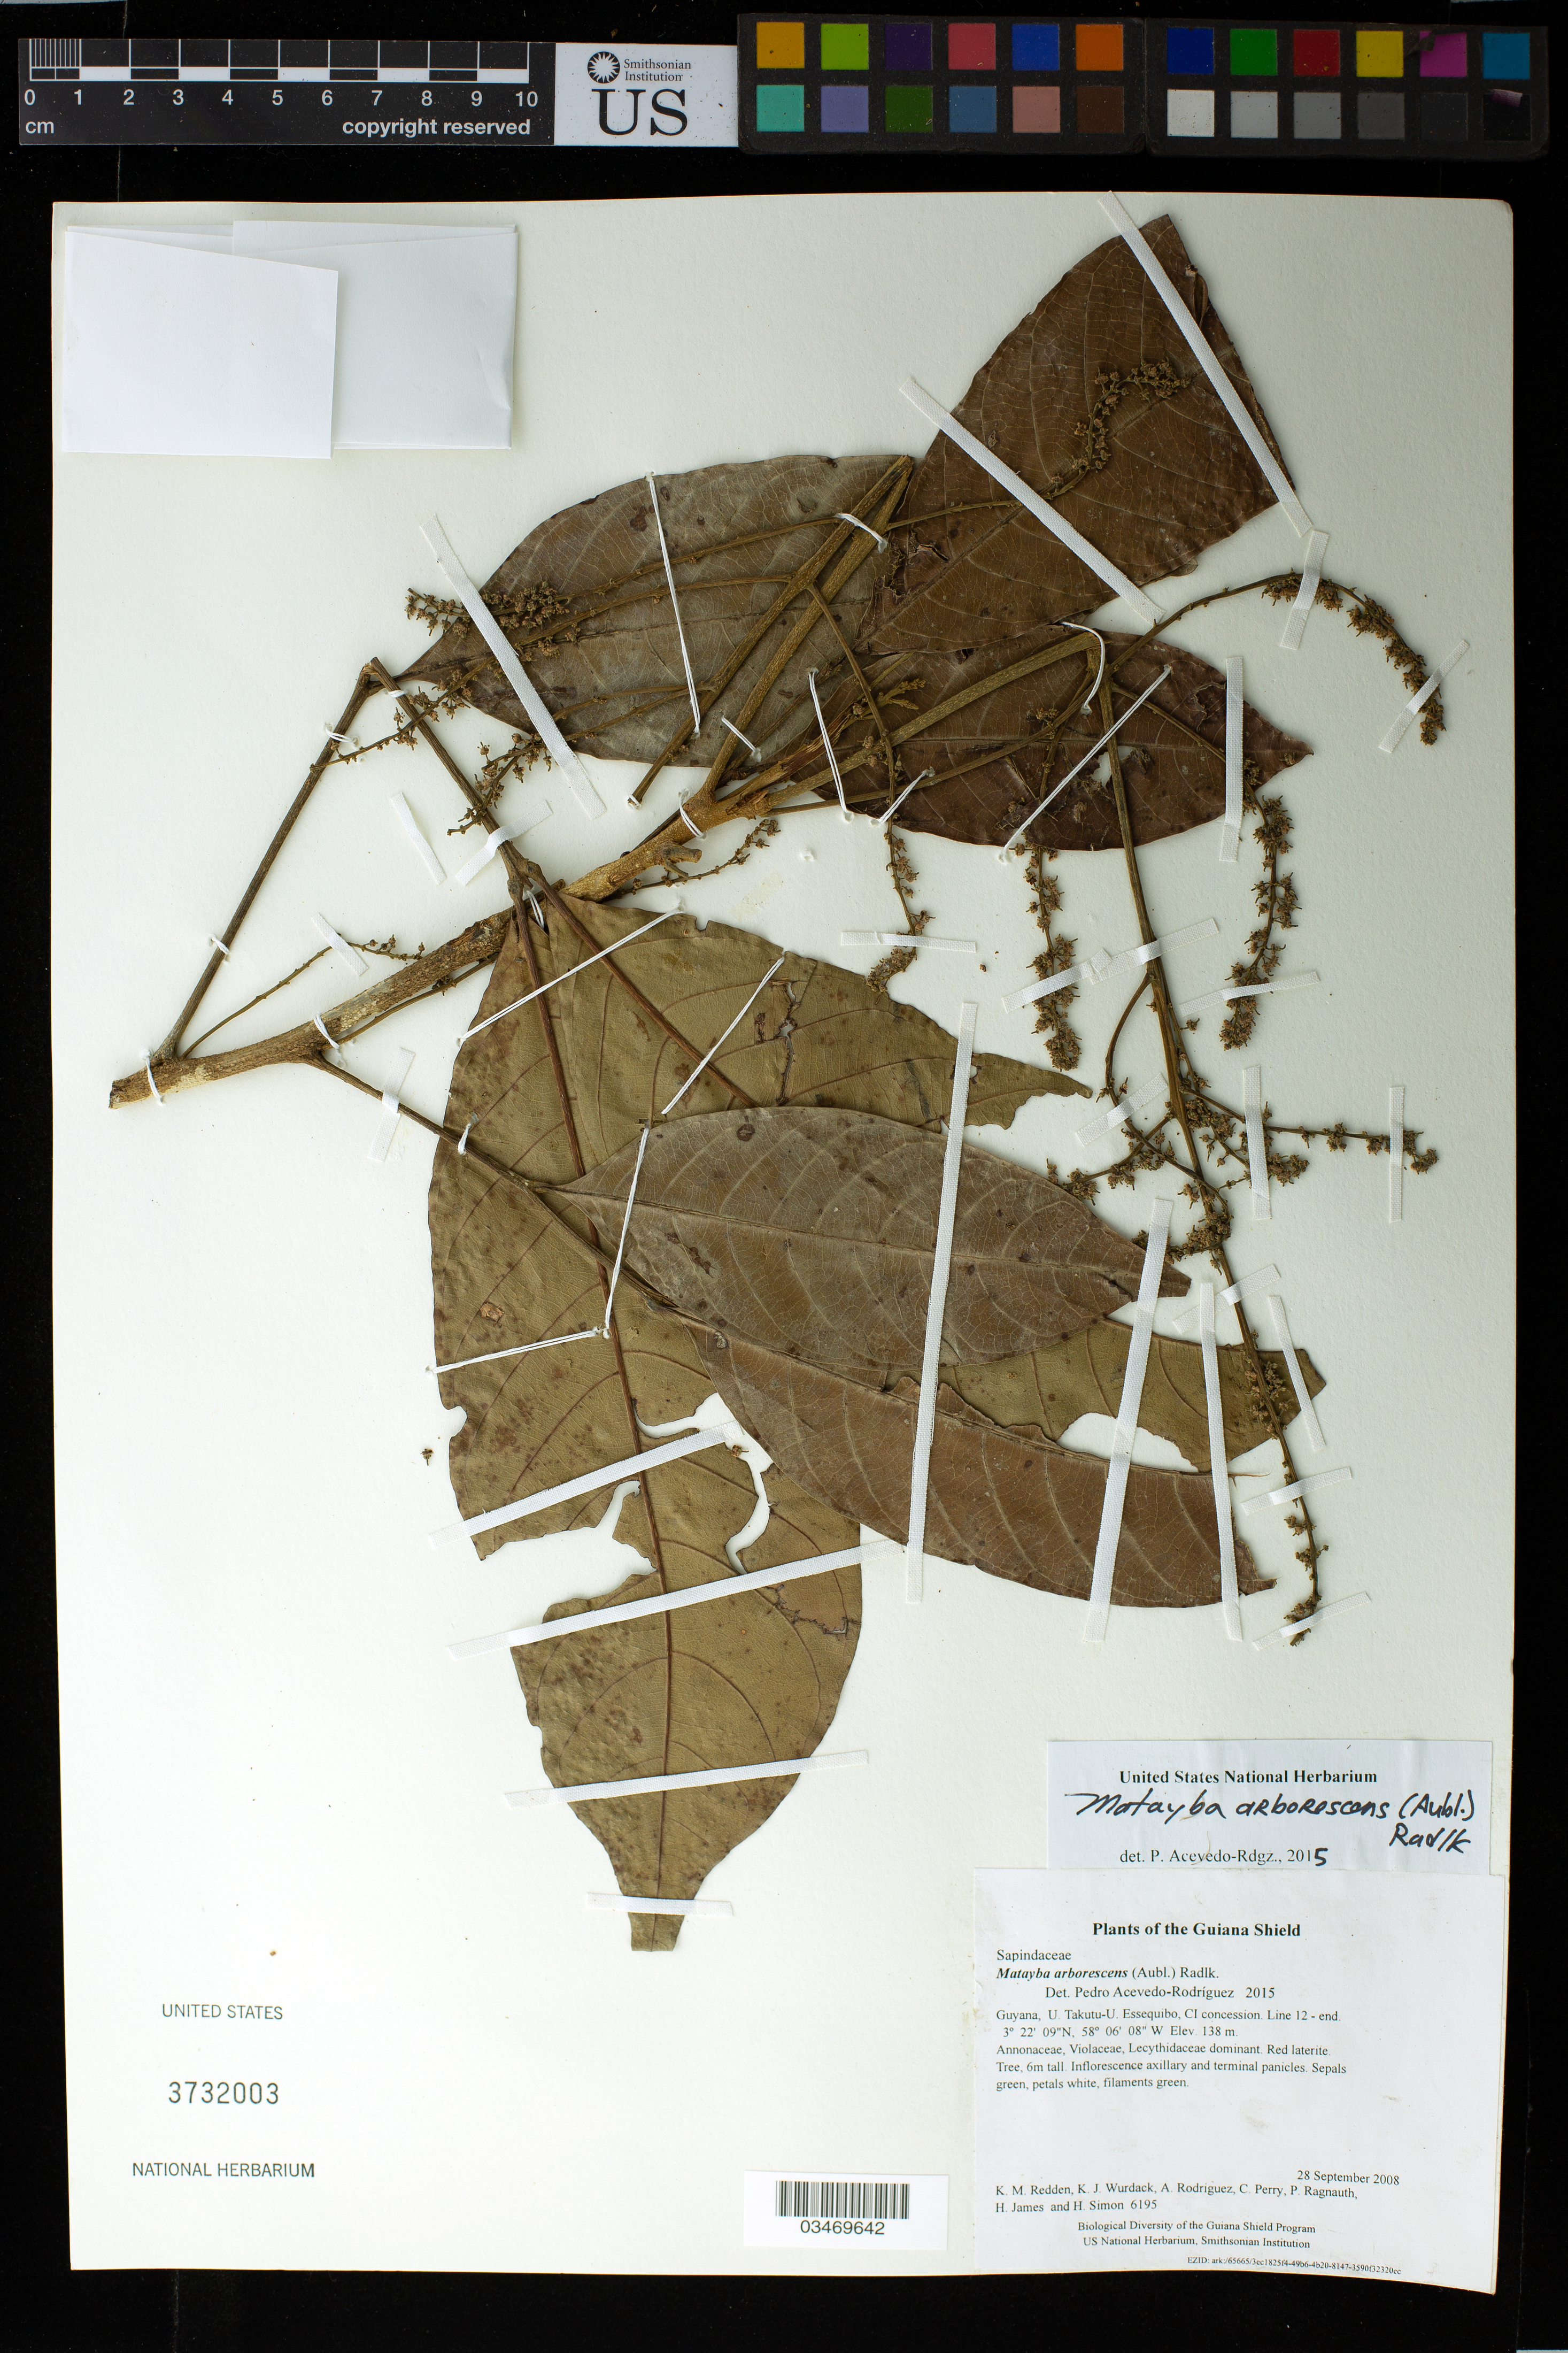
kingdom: Plantae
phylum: Tracheophyta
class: Magnoliopsida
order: Sapindales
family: Sapindaceae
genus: Matayba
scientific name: Matayba arborescens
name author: (Aubl.) Radlk.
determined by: Acevedo-Rodríguez, P., (BOT), Smithsonian Institution - National Museum of Natural History (UNITED STATES)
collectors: K. M. Redden, K. Wurdack, A. Rodriguez, C. Perry, P. Ragnauth, H. James & H. Simon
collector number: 6195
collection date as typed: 28 September 2008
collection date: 2008-09-28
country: Guyana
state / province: U. Takutu-U. Essequibo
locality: CI concession. Line 12 - end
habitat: Annonaceae, Violaceae, Lecythidaceae dominant. Red laterite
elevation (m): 138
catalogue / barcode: US 3732003